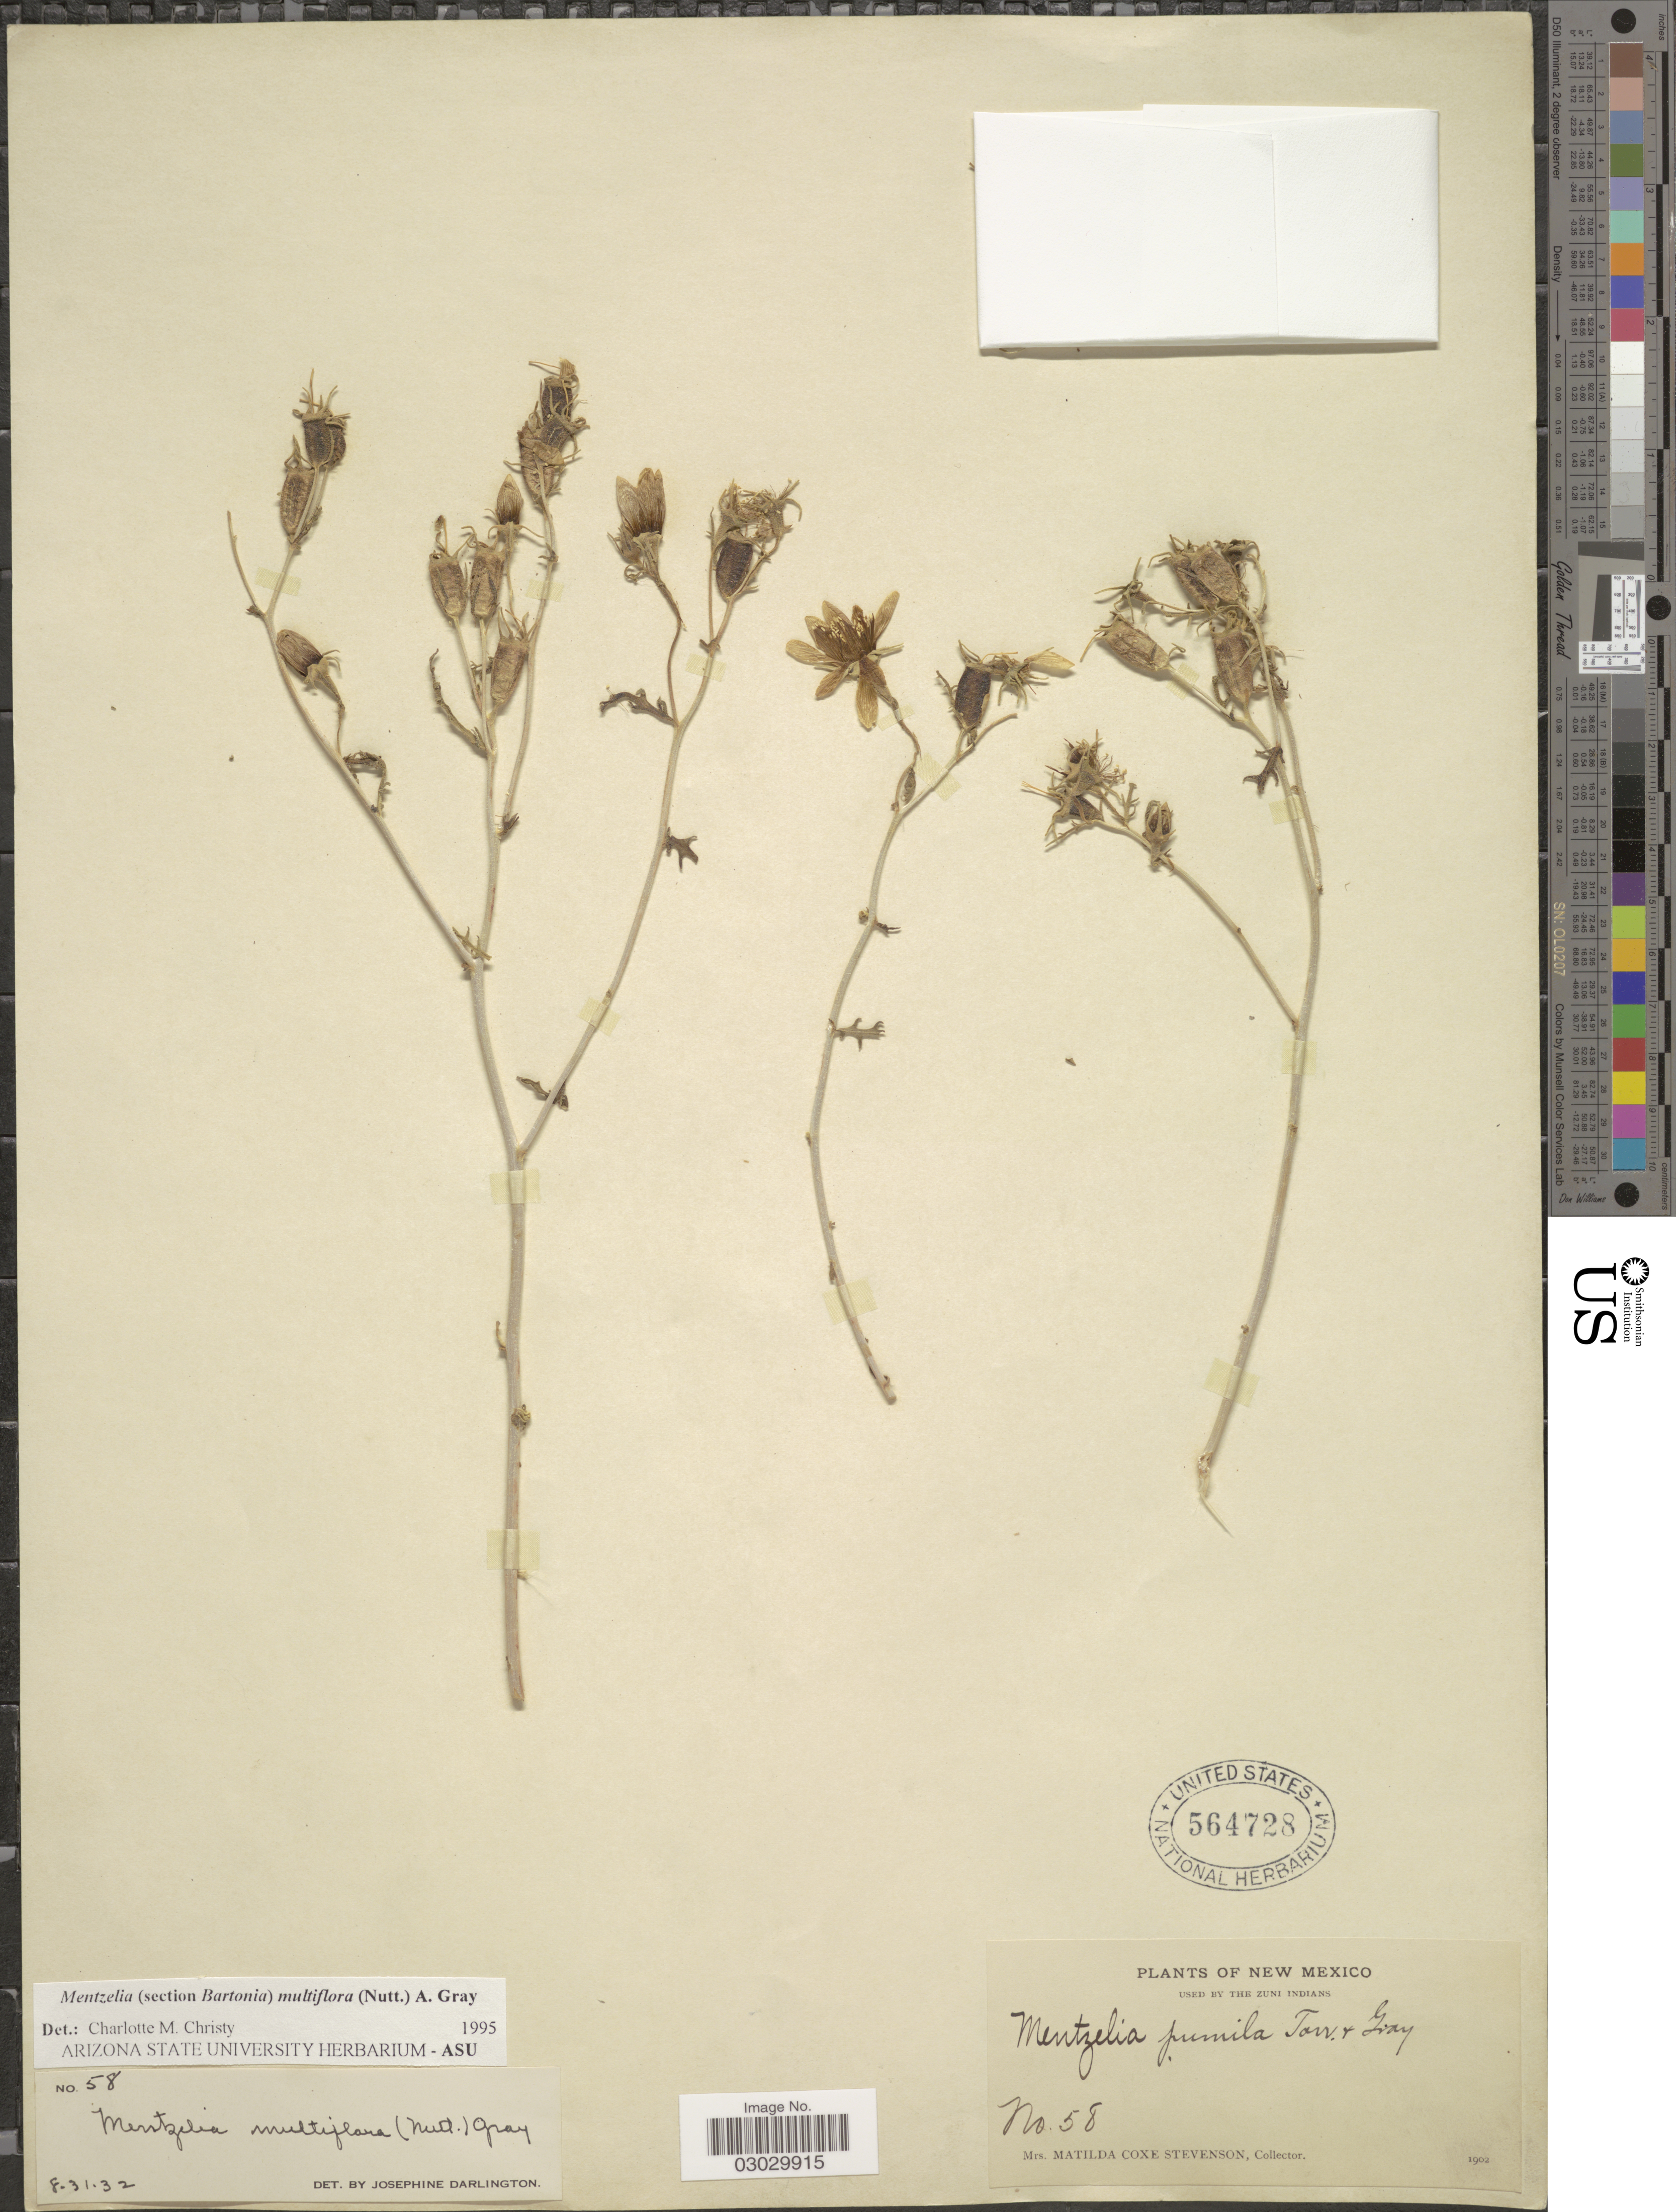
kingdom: Plantae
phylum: Tracheophyta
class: Magnoliopsida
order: Cornales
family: Loasaceae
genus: Mentzelia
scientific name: Mentzelia multiflora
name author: (Nutt.) A. Gray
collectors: M. Stevenson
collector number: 58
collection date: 1902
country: United States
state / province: New Mexico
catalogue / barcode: US 564728